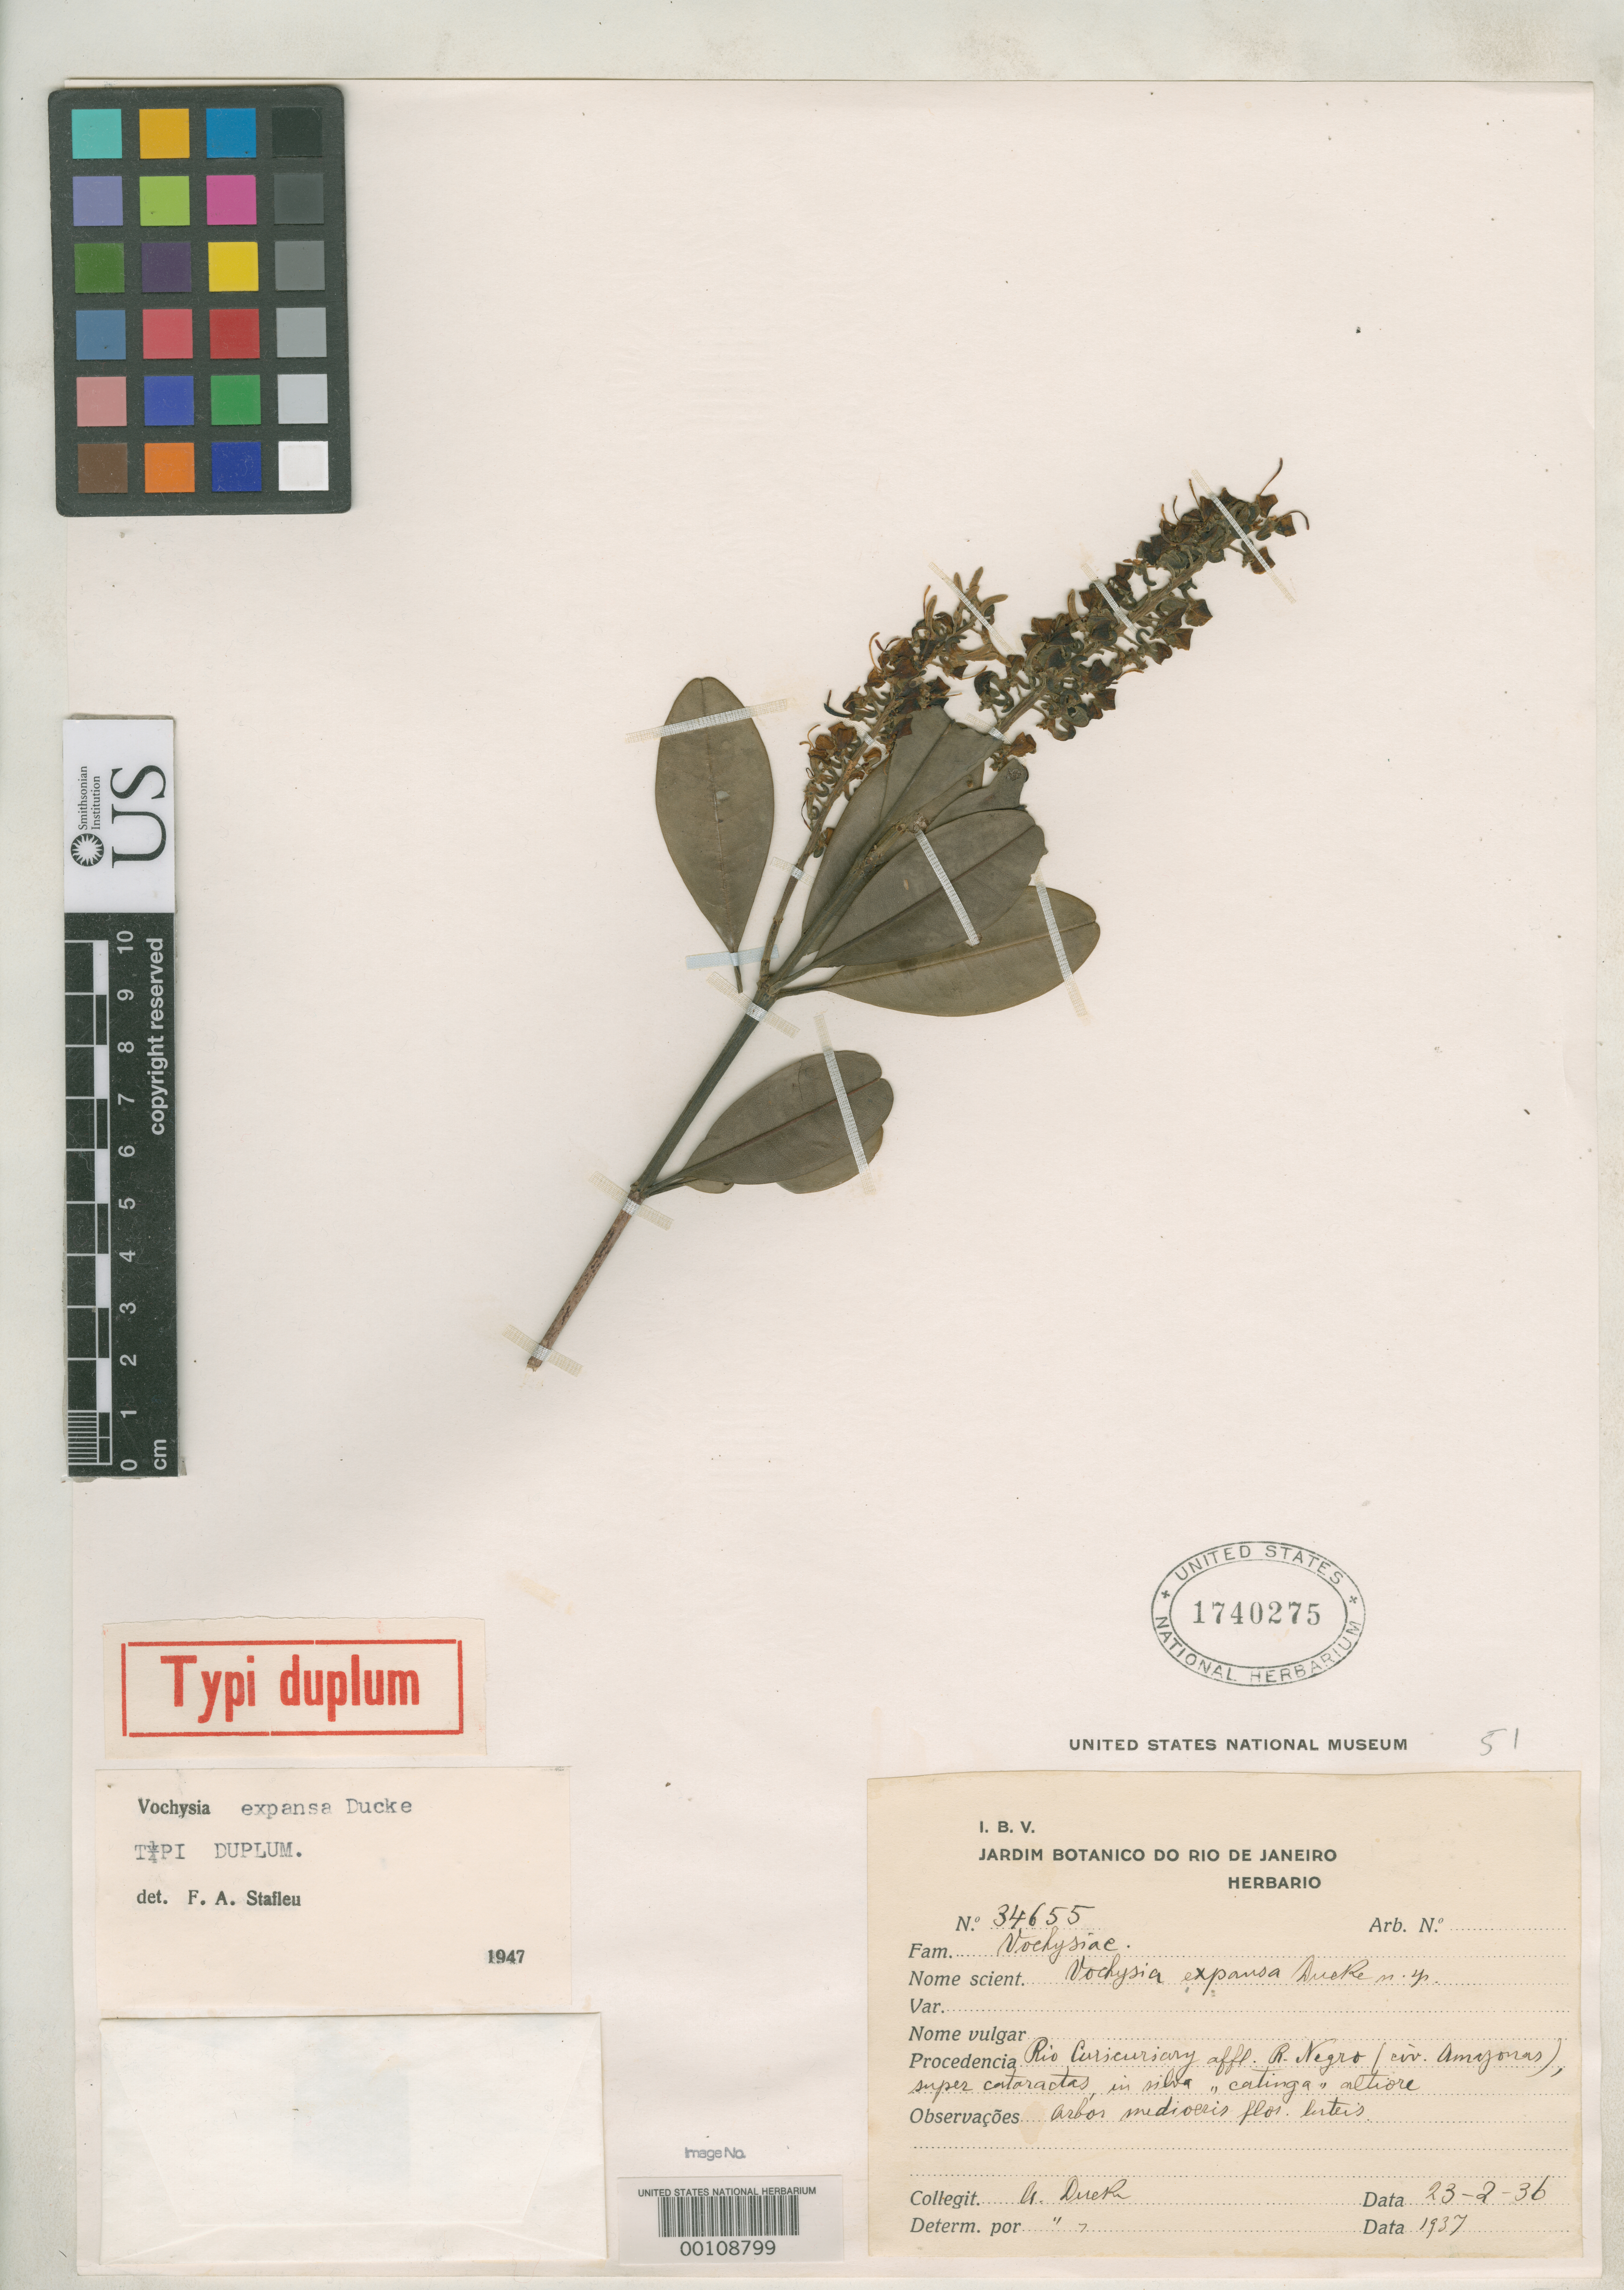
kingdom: Plantae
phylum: Tracheophyta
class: Magnoliopsida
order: Myrtales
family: Vochysiaceae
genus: Vochysia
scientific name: Vochysia expansa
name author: Ducke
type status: Isotype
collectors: A. Ducke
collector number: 34655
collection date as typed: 23 Feb 1936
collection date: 1936-02-23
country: Brazil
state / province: Amazonas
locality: Rio Curicuriary and Rio Negro.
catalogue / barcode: US 1740275